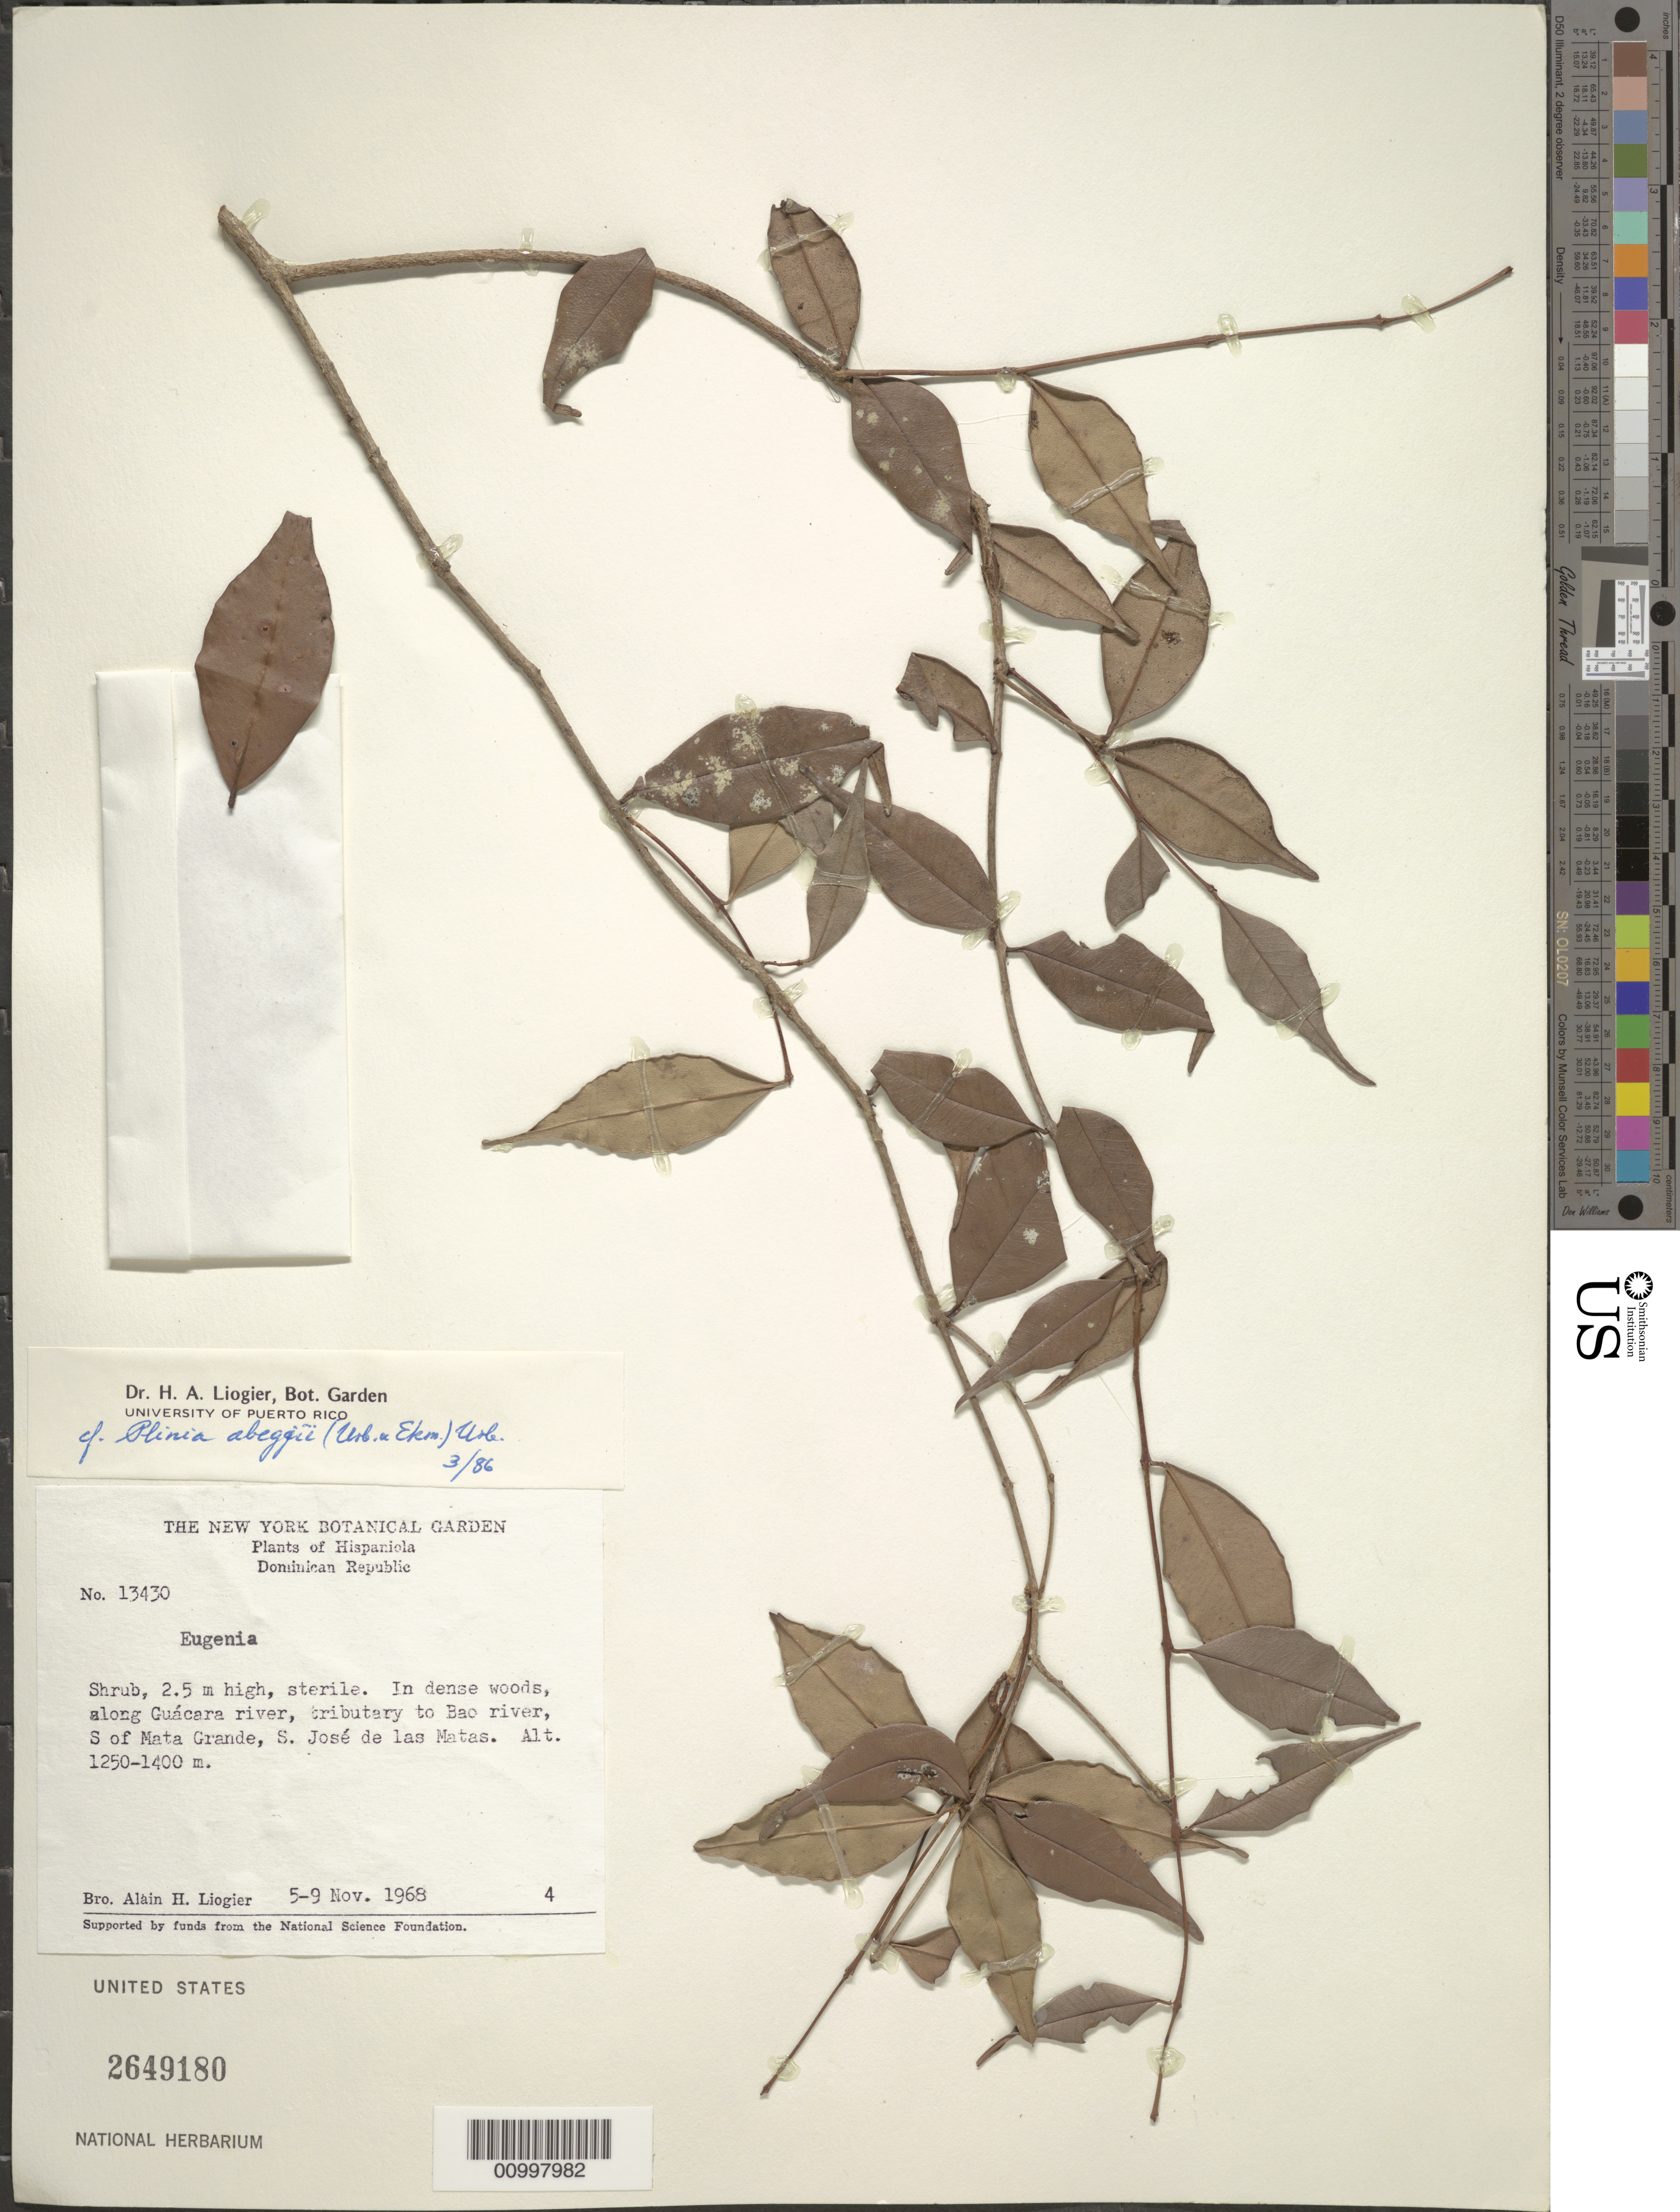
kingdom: Plantae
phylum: Tracheophyta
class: Magnoliopsida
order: Myrtales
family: Myrtaceae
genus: Plinia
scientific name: Plinia abeggii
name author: (Urb. & Ekman) Urb.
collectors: A. H. Liogier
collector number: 13430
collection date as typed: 05 Nov 1968 to 09 Nov 1968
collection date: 1968-11-05/1968-11-09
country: Dominican Republic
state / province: Santiago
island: Hispaniola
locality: Along Guacara River, tributary to Bao River, south of Mata Grande, S. José de las Matas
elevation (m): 1250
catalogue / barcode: US 2649180